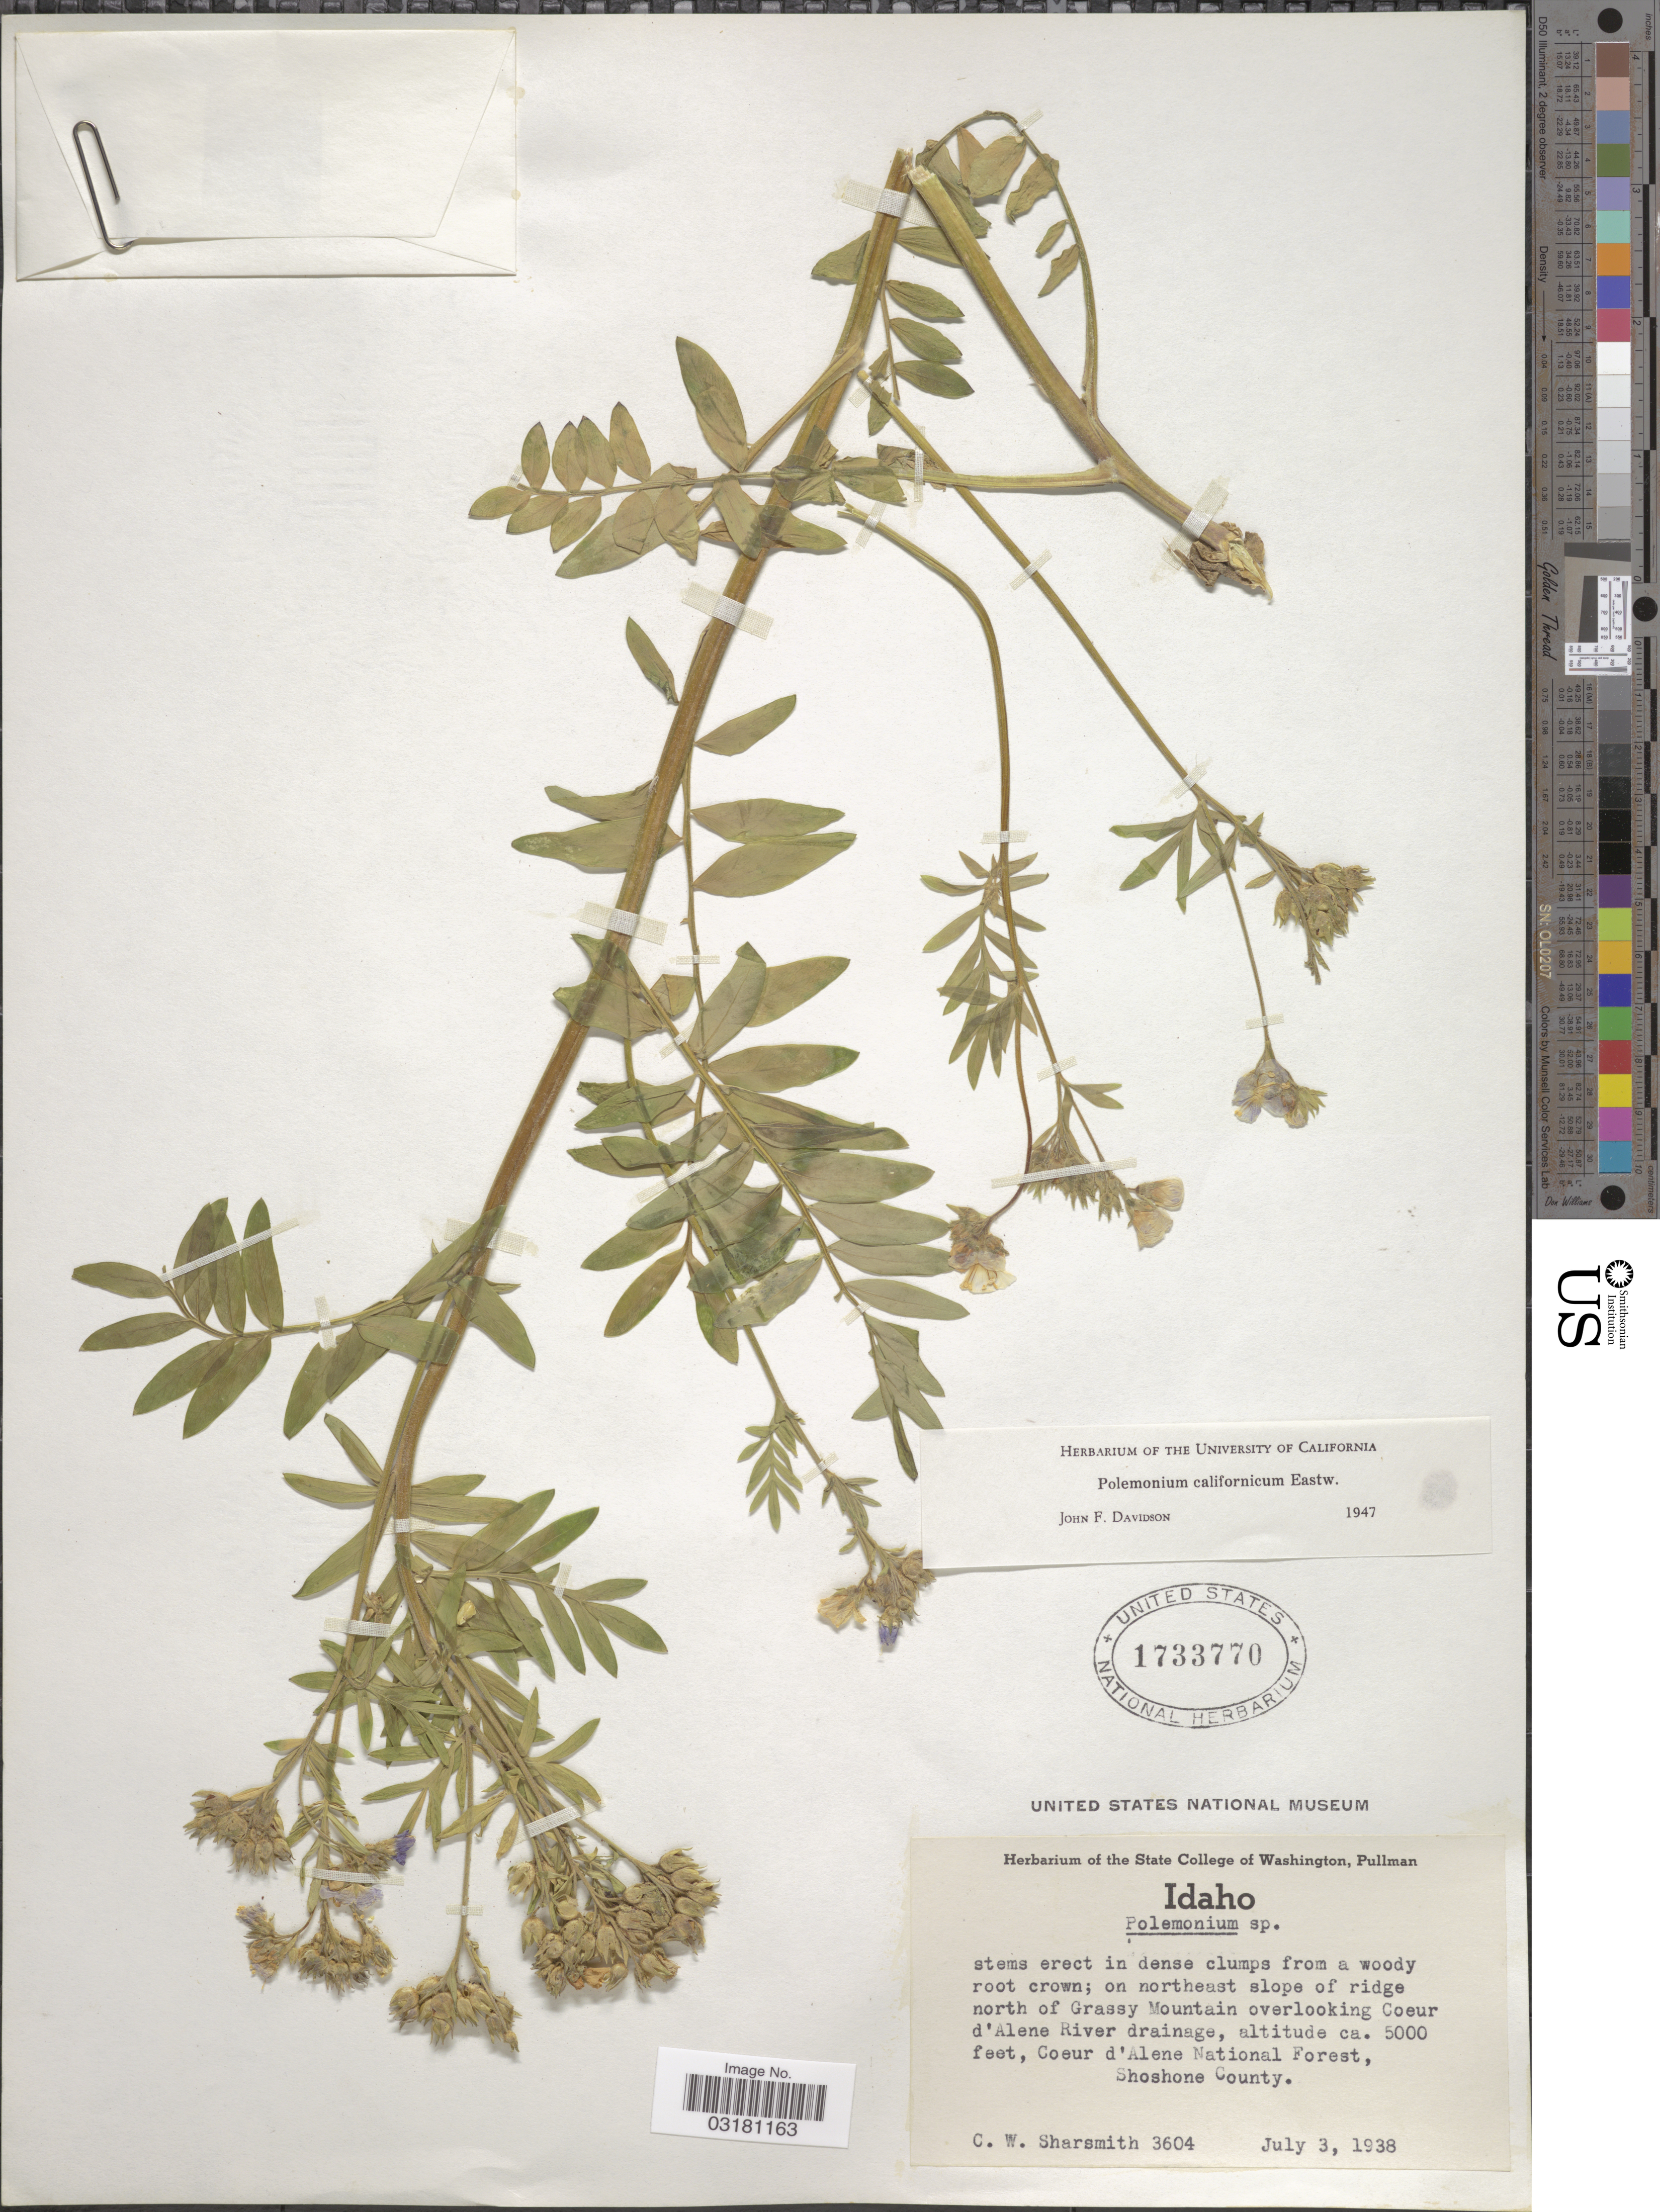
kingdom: Plantae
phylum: Tracheophyta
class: Magnoliopsida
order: Ericales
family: Polemoniaceae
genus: Polemonium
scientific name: Polemonium californicum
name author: Eastw.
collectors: C. Sharsmith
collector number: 3604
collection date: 1938-07-03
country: United States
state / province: Idaho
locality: Northeast slope of ridge north of Grassy Mountain overlooking Coeur d'Alene River drainage, Coeur d'Alene National Forest, Shoshone County.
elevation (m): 1524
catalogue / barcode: US 1733770